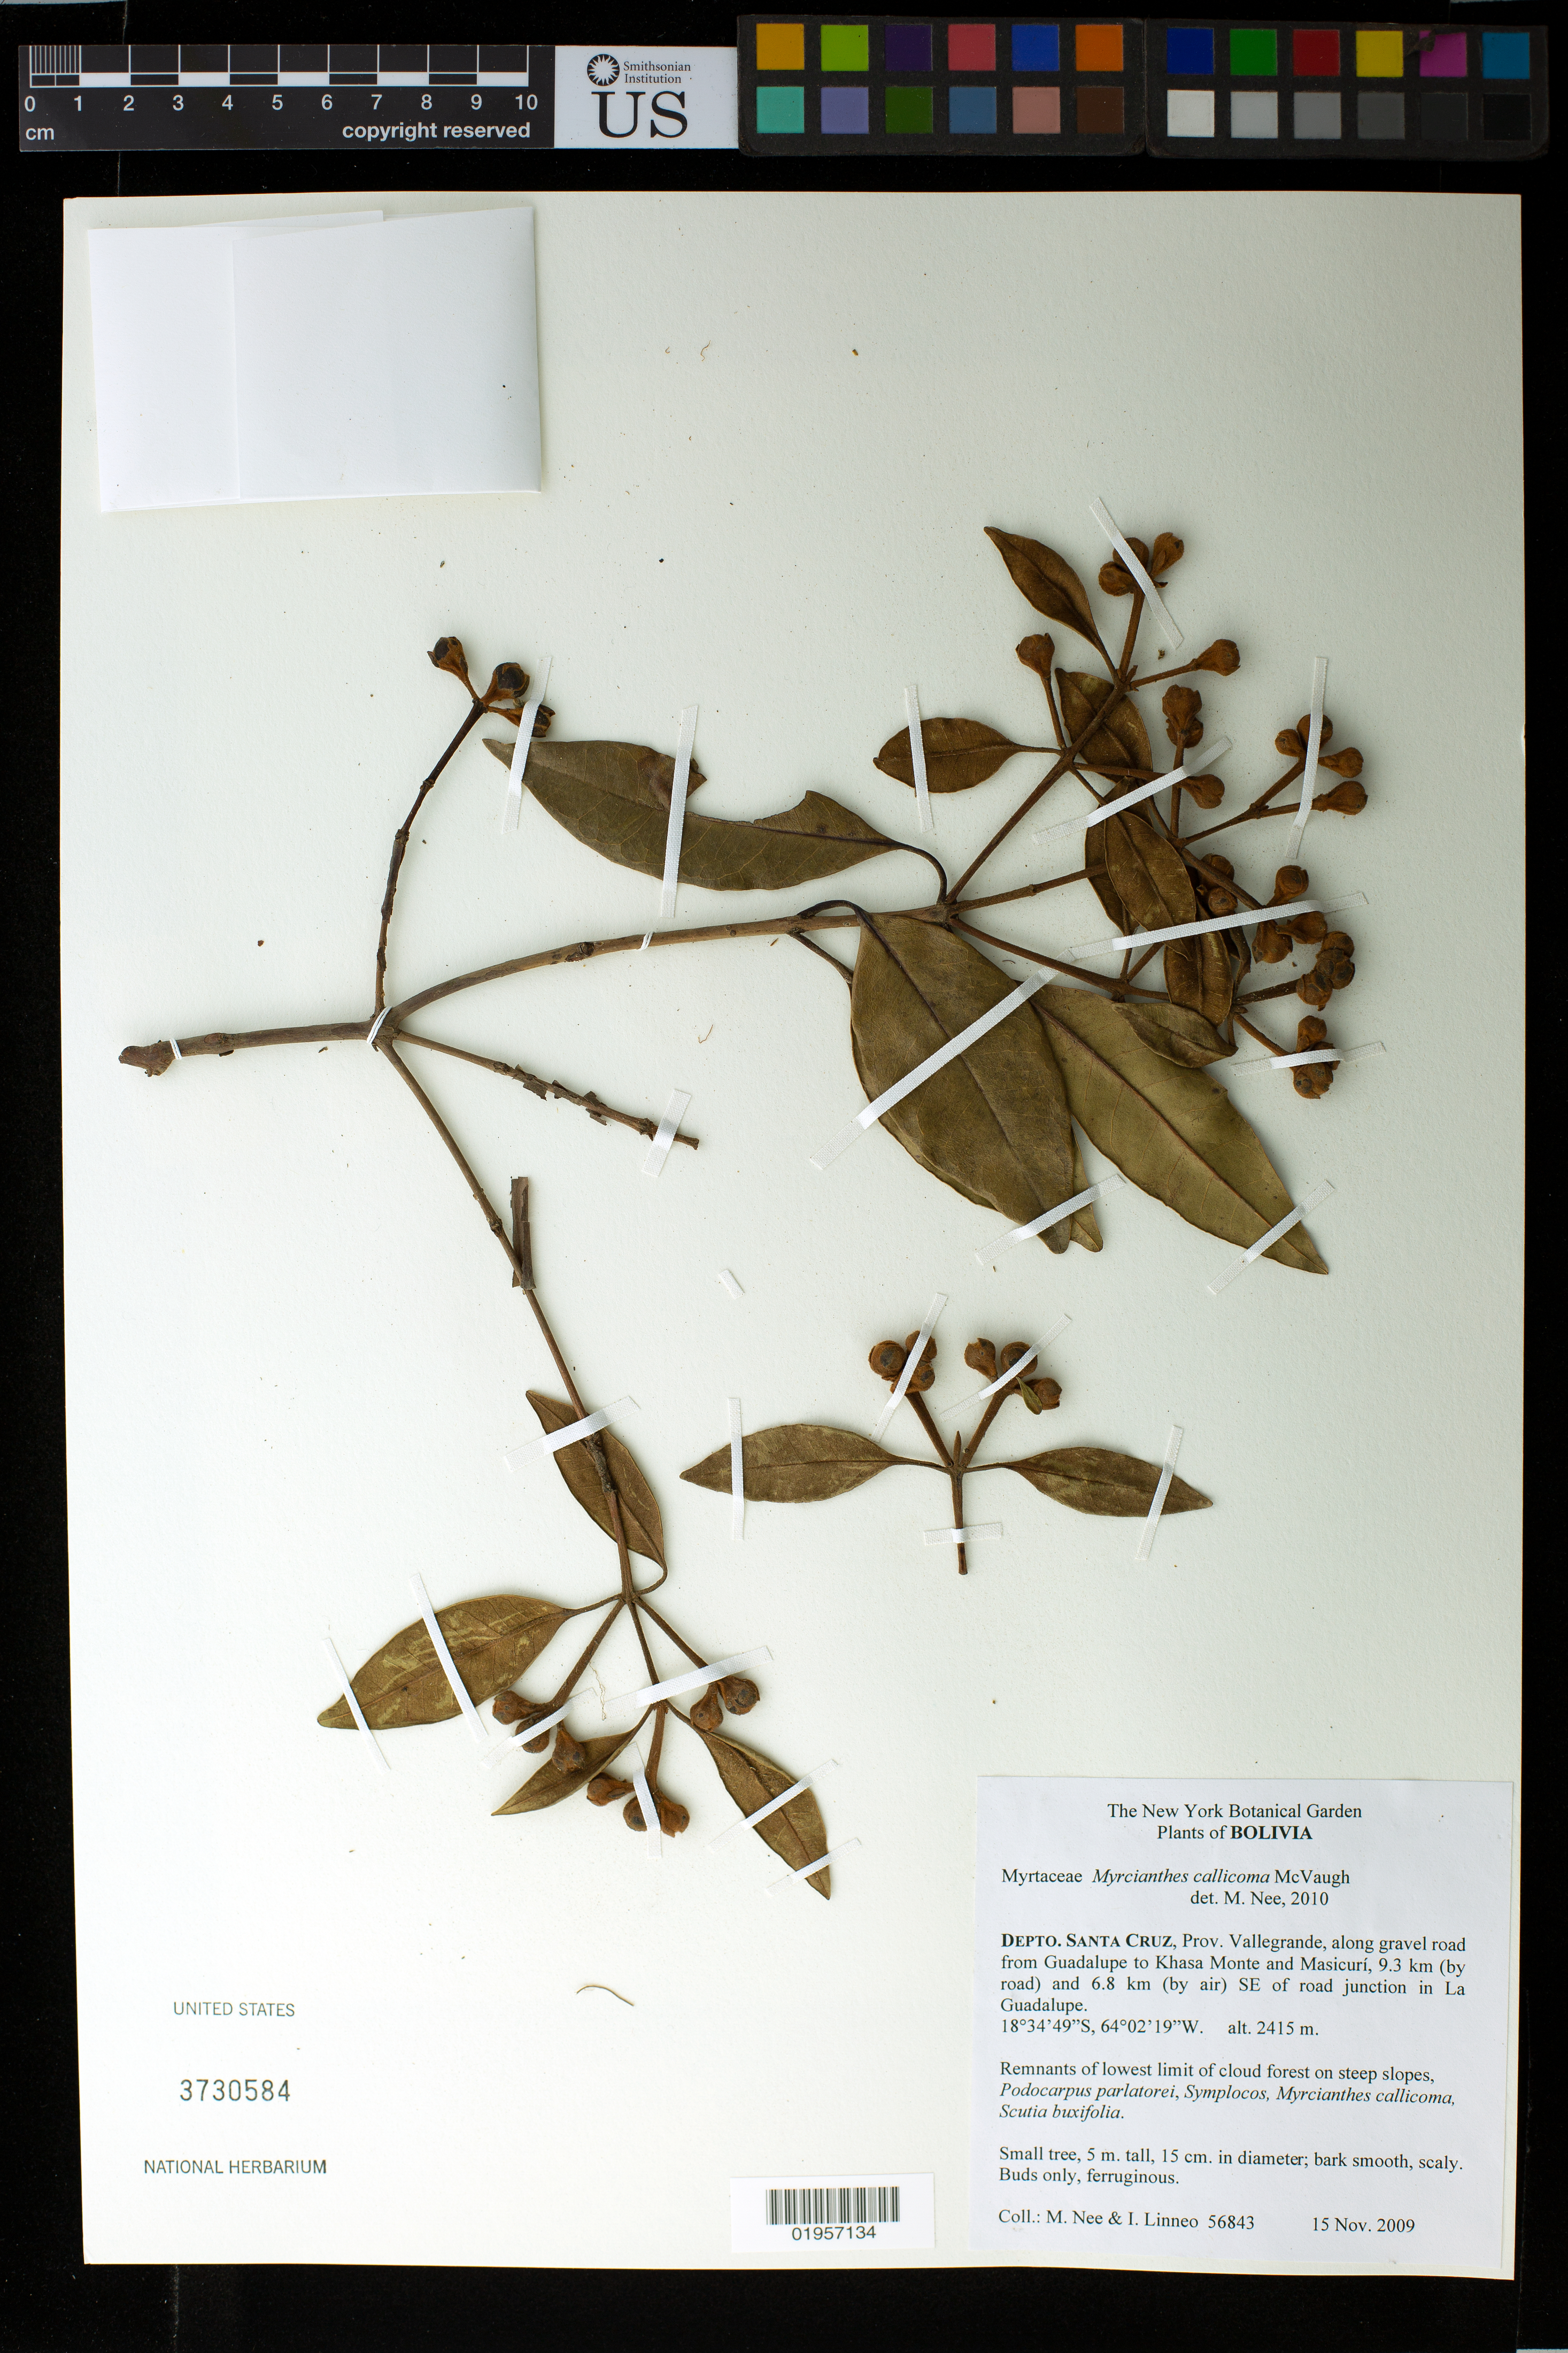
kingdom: Plantae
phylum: Tracheophyta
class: Magnoliopsida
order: Myrtales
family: Myrtaceae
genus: Myrcianthes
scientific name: Myrcianthes callicoma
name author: McVaugh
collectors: M. Nee & I. Linneo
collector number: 56843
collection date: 2009-11-15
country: Bolivia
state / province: Santa Cruz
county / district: Vallegrande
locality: Along gravel road from Guadalupe to Khasa Monte and Masicuri, 9.3 km (by road) and 6.8 km (by air) SE of road junction in La Guadalupe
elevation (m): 2415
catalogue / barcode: US 3730584